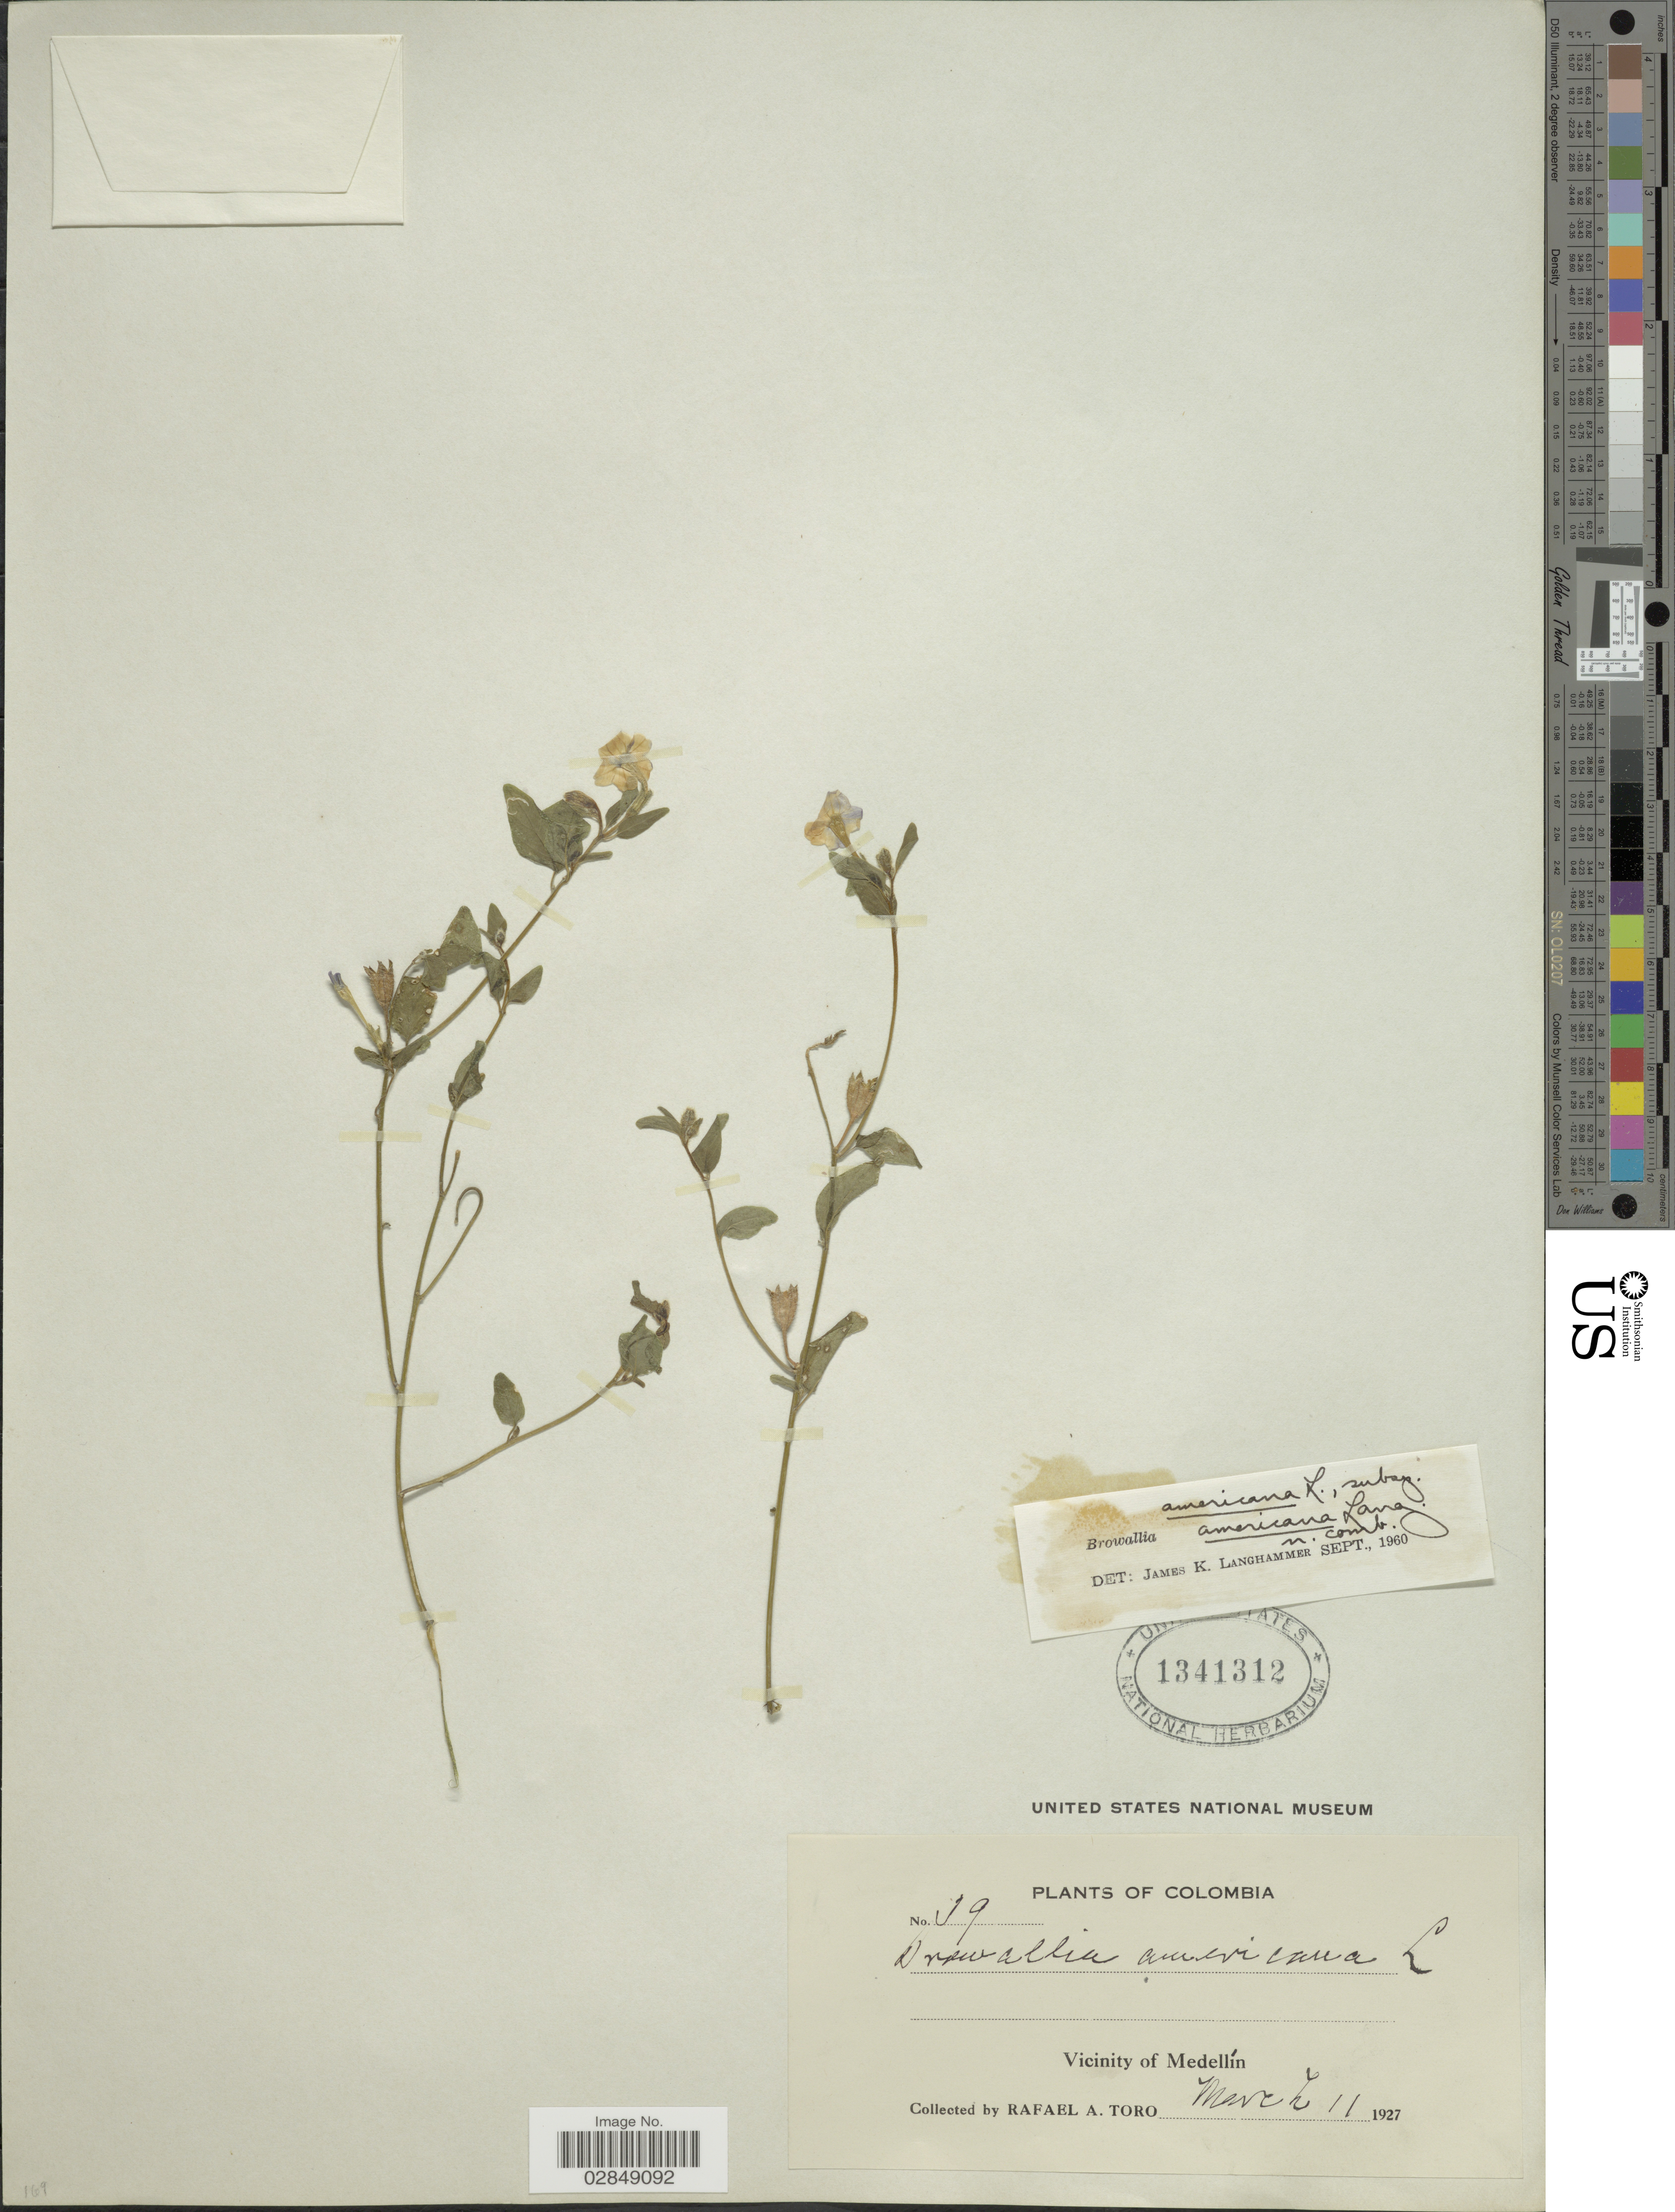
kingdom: Plantae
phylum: Tracheophyta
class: Magnoliopsida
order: Solanales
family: Solanaceae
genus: Browallia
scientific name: Browallia americana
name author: L.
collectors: R. A. Toro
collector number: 39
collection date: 1927-03-11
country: Colombia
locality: Vicinity of Medellín.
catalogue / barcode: US 1341312